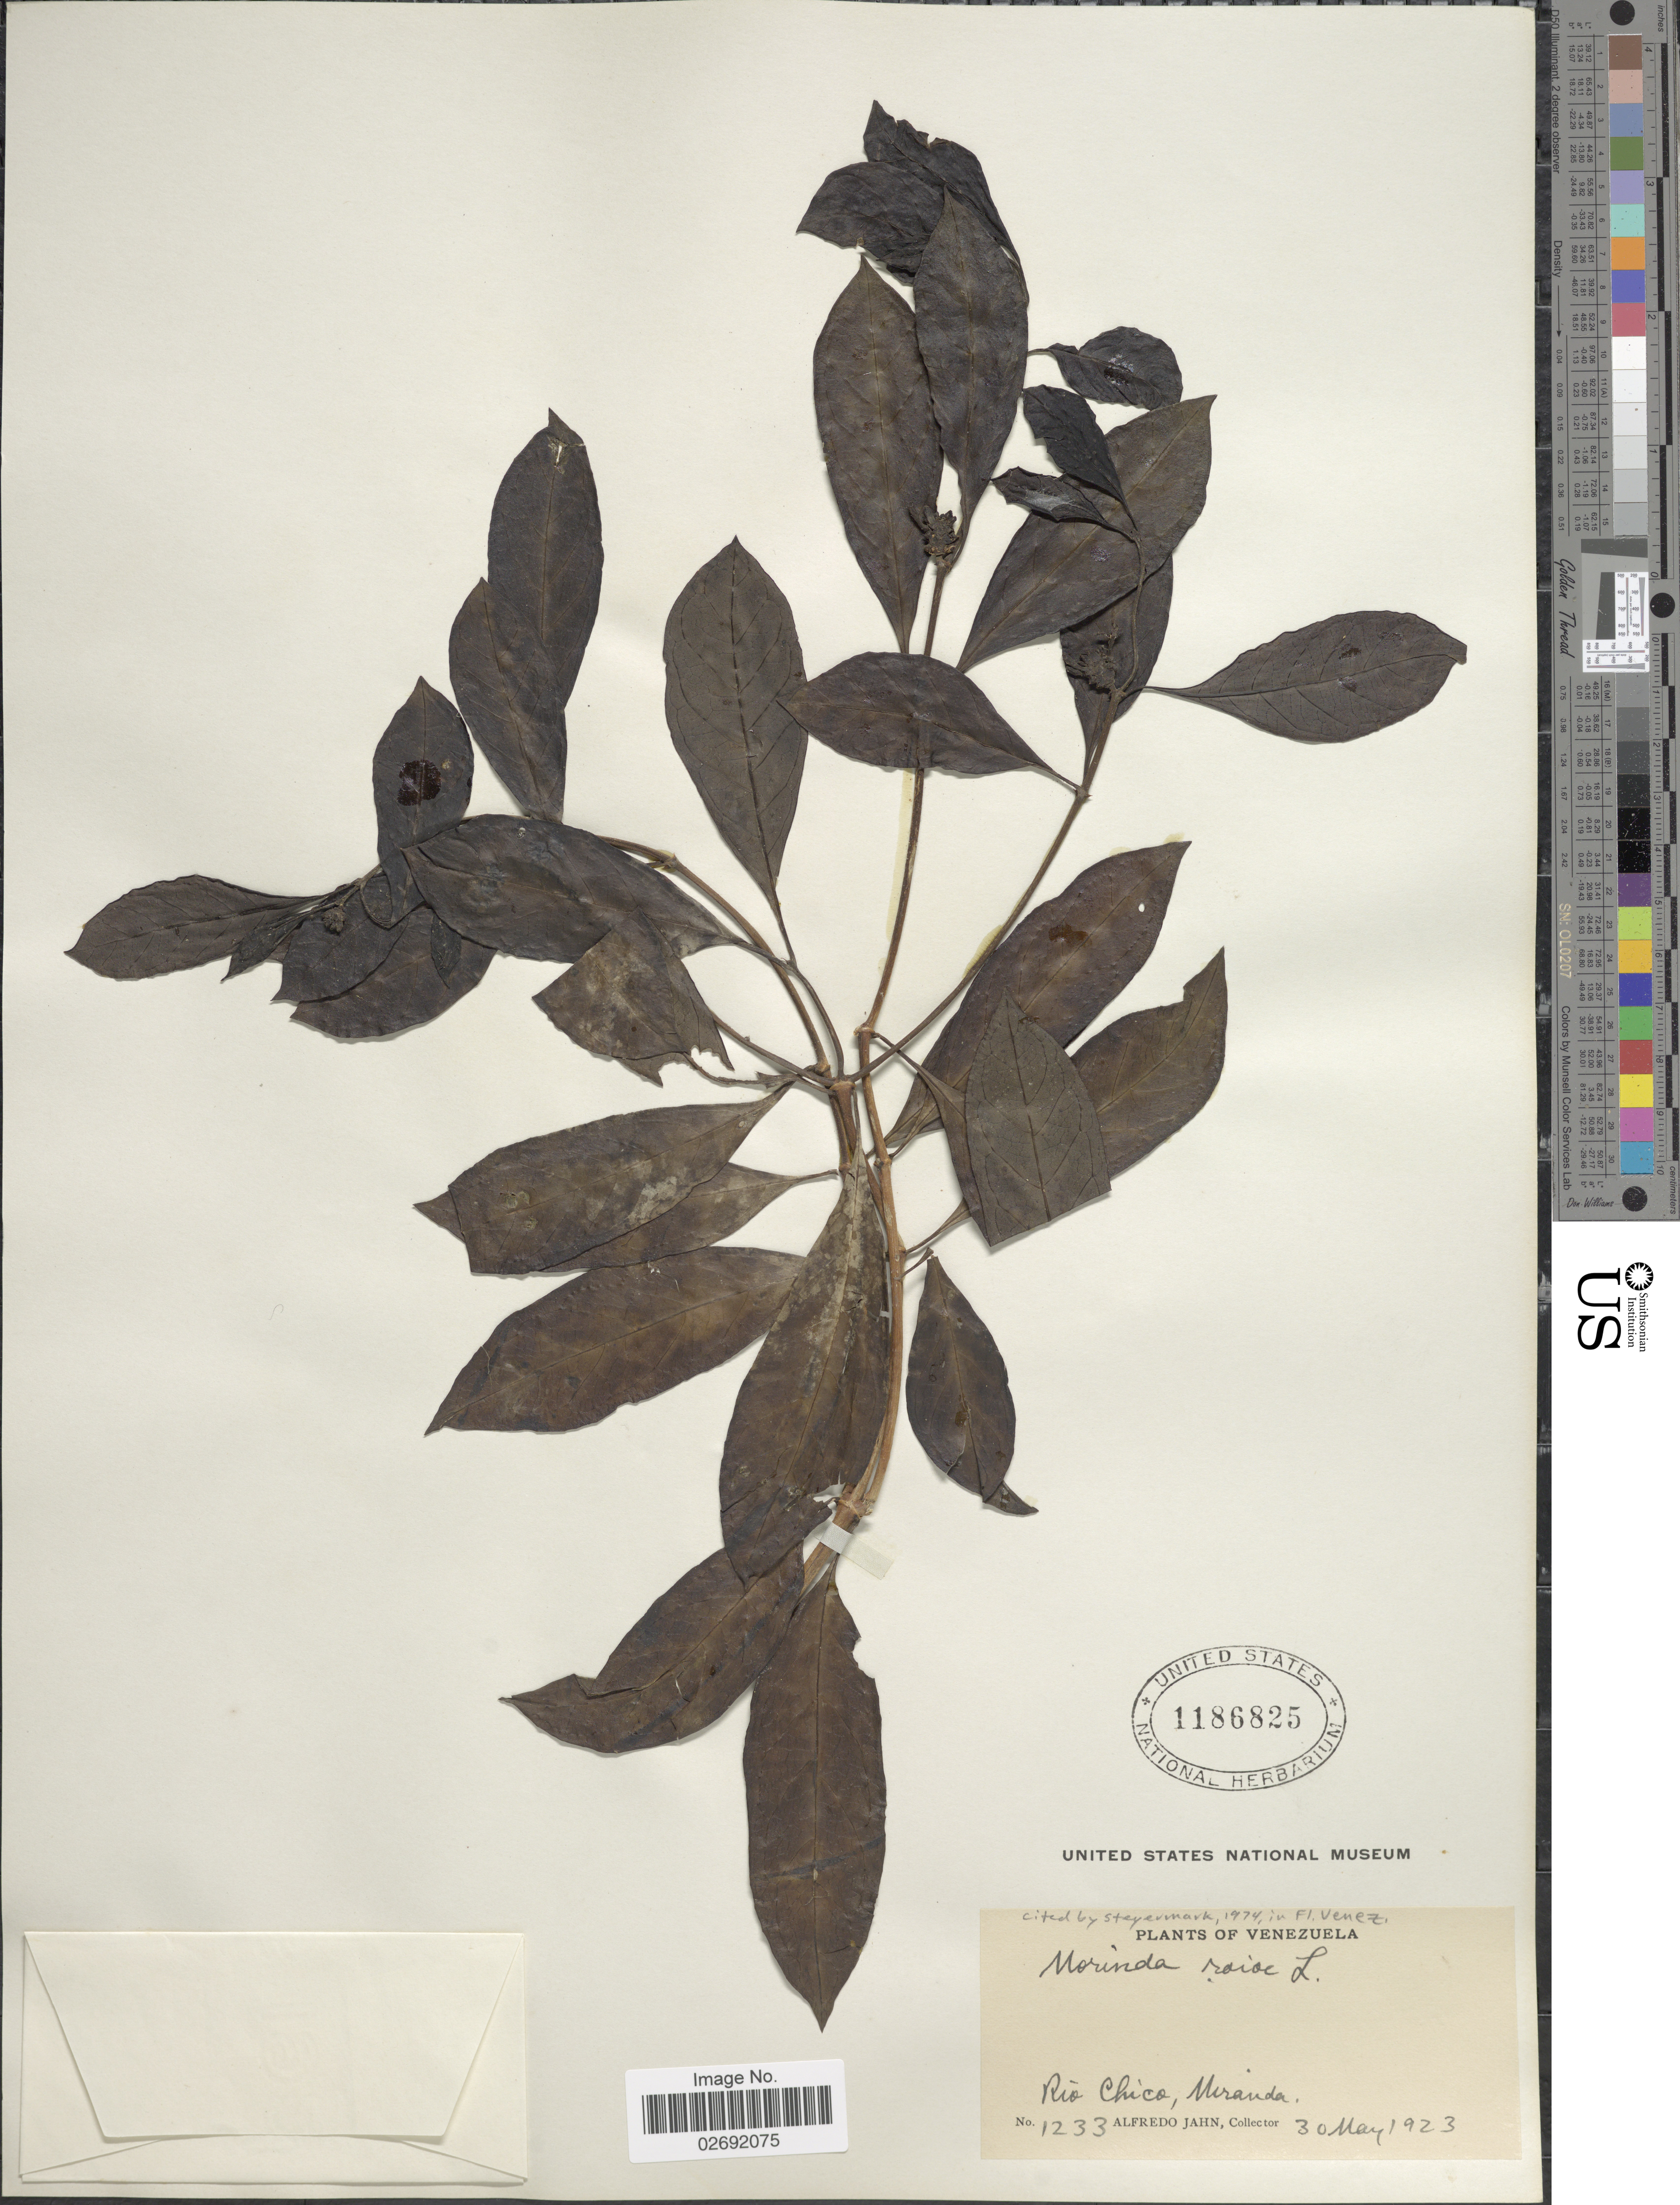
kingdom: Plantae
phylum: Tracheophyta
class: Magnoliopsida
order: Gentianales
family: Rubiaceae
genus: Morinda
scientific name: Morinda royoc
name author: L.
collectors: A. Jahn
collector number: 1233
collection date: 1923-05-30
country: Venezuela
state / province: Miranda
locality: Rio Chico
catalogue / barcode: US 1186825